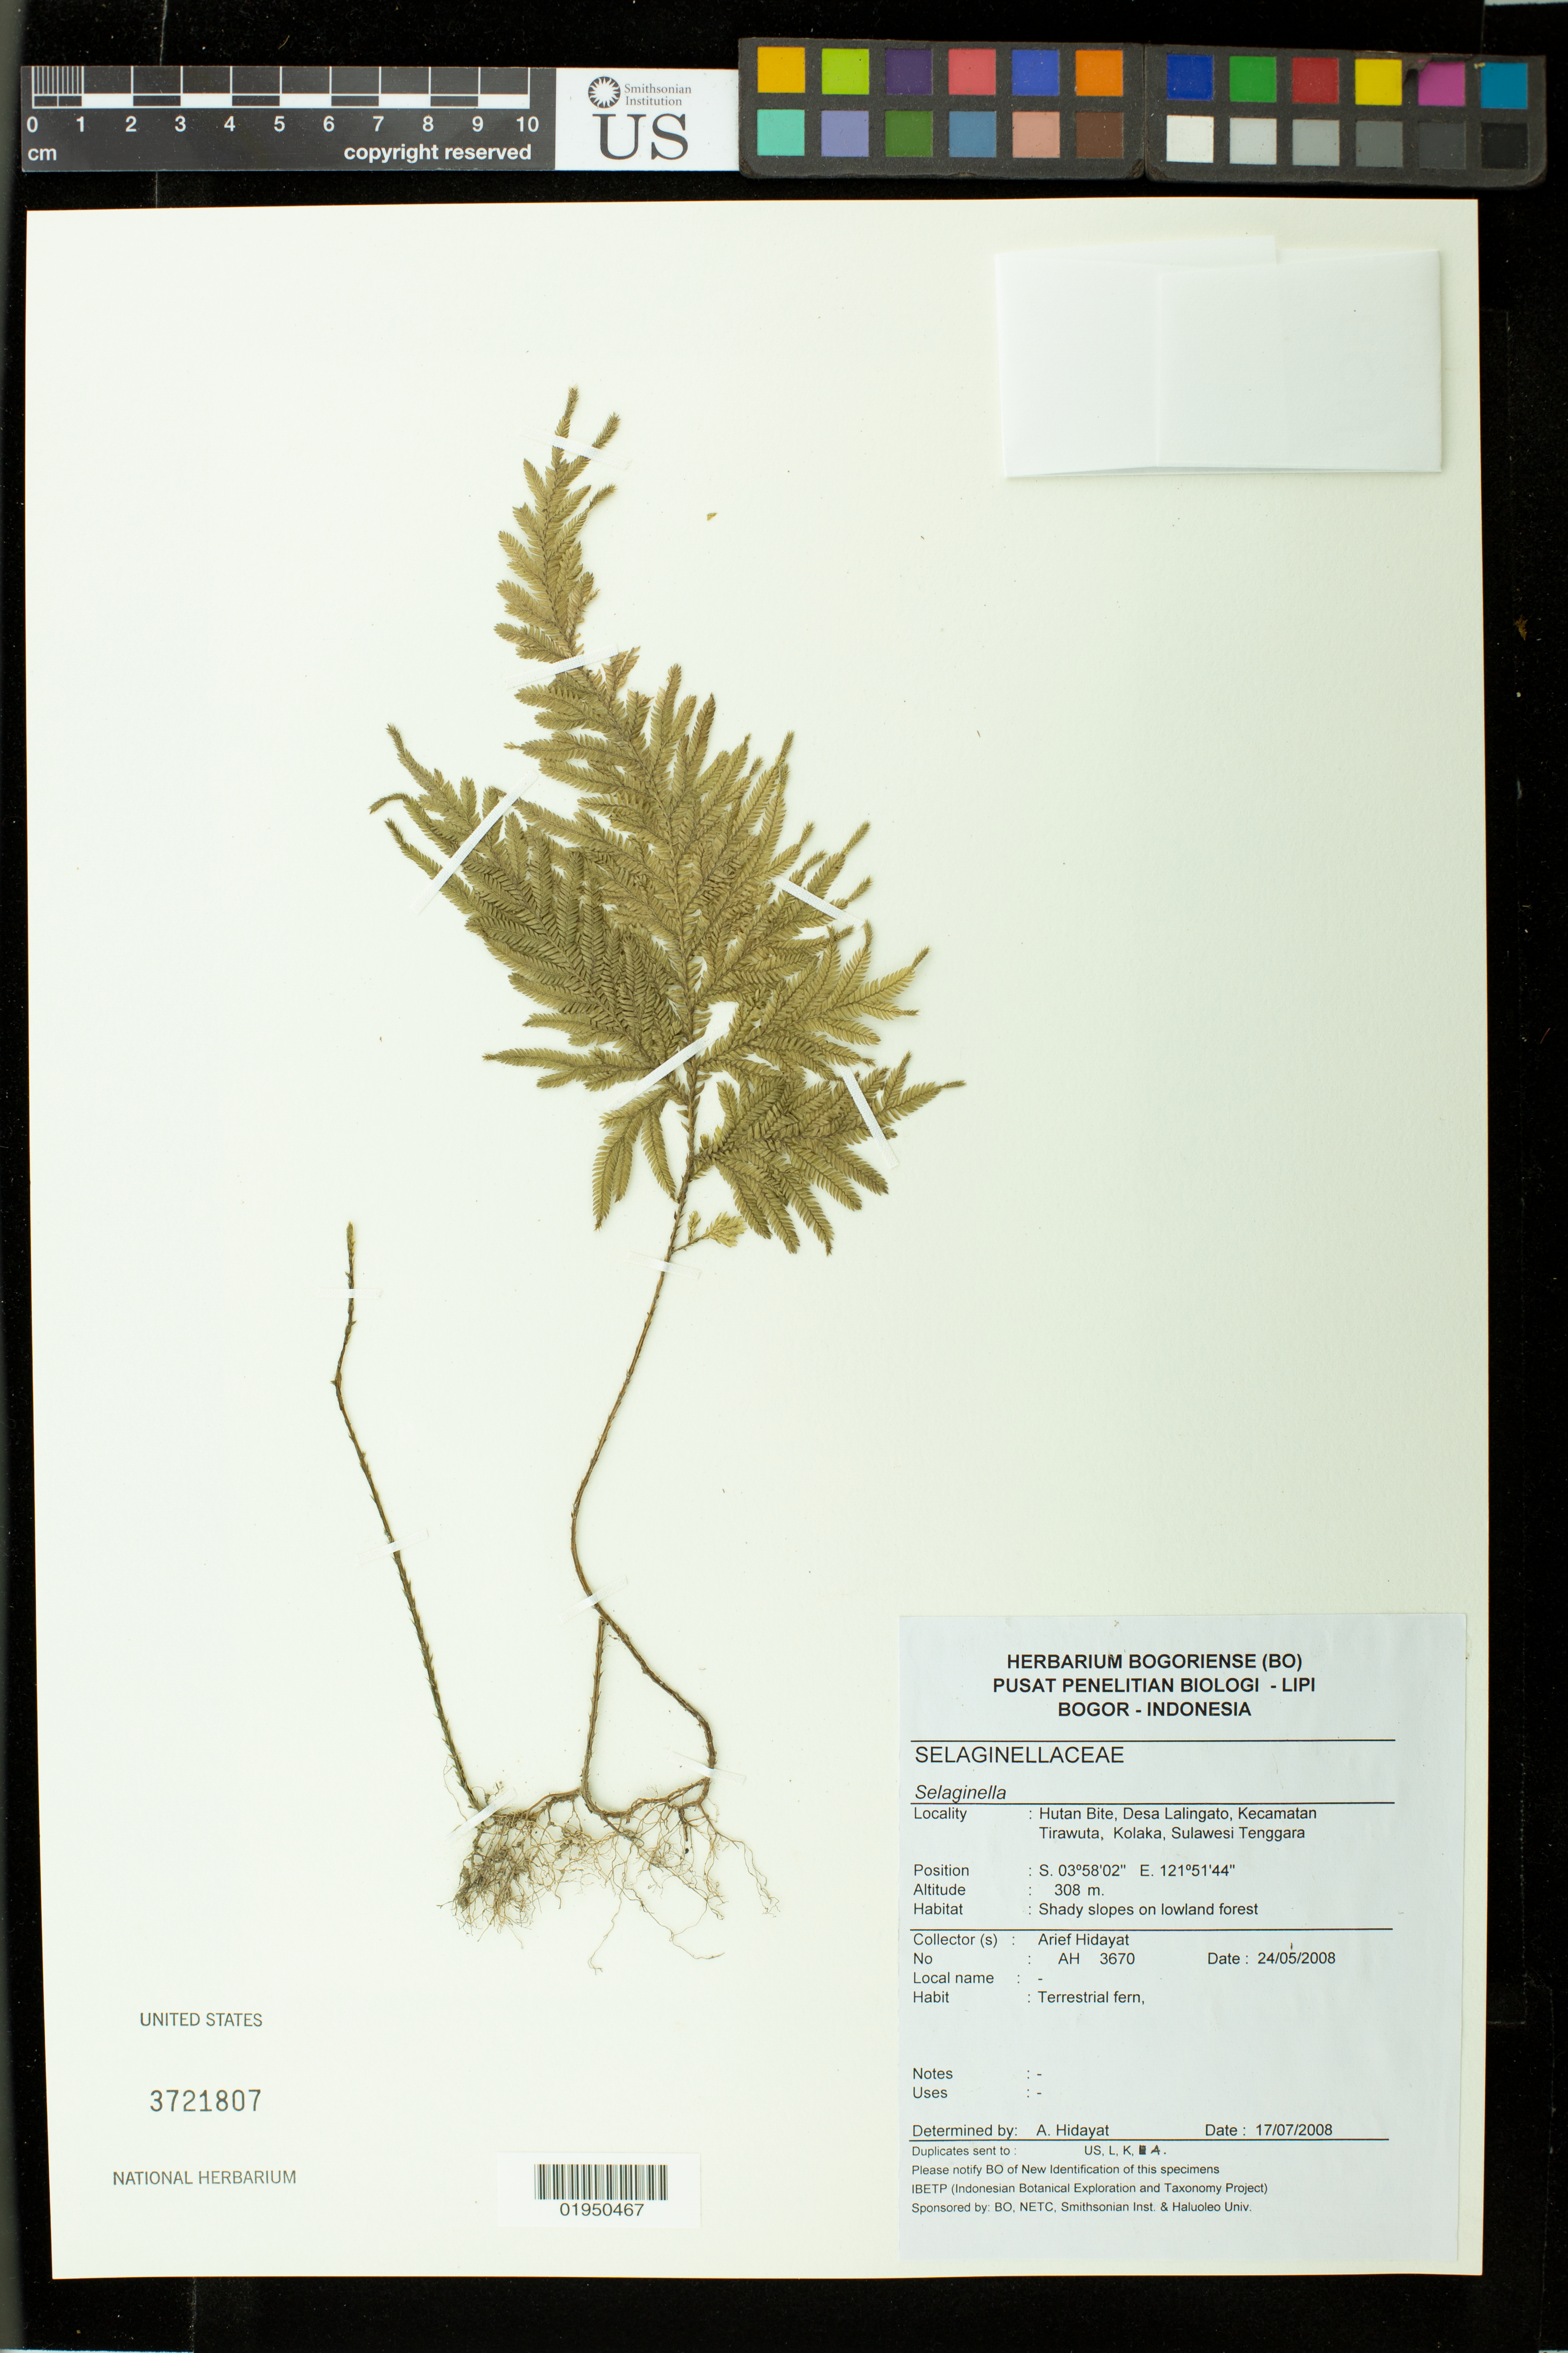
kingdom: Plantae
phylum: Tracheophyta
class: Lycopodiopsida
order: Selaginellales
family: Selaginellaceae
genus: Selaginella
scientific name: Selaginella sp.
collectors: A. Hidayat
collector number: AH 3670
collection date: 2008-05-24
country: Indonesia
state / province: Sulawesi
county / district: Sulawesi Tenggara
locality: Hutan Bite, Desa Lalingato, Kecameatan Tirawuta, Kolaka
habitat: Shady slopes on lowland forest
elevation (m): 308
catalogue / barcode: US 3721807